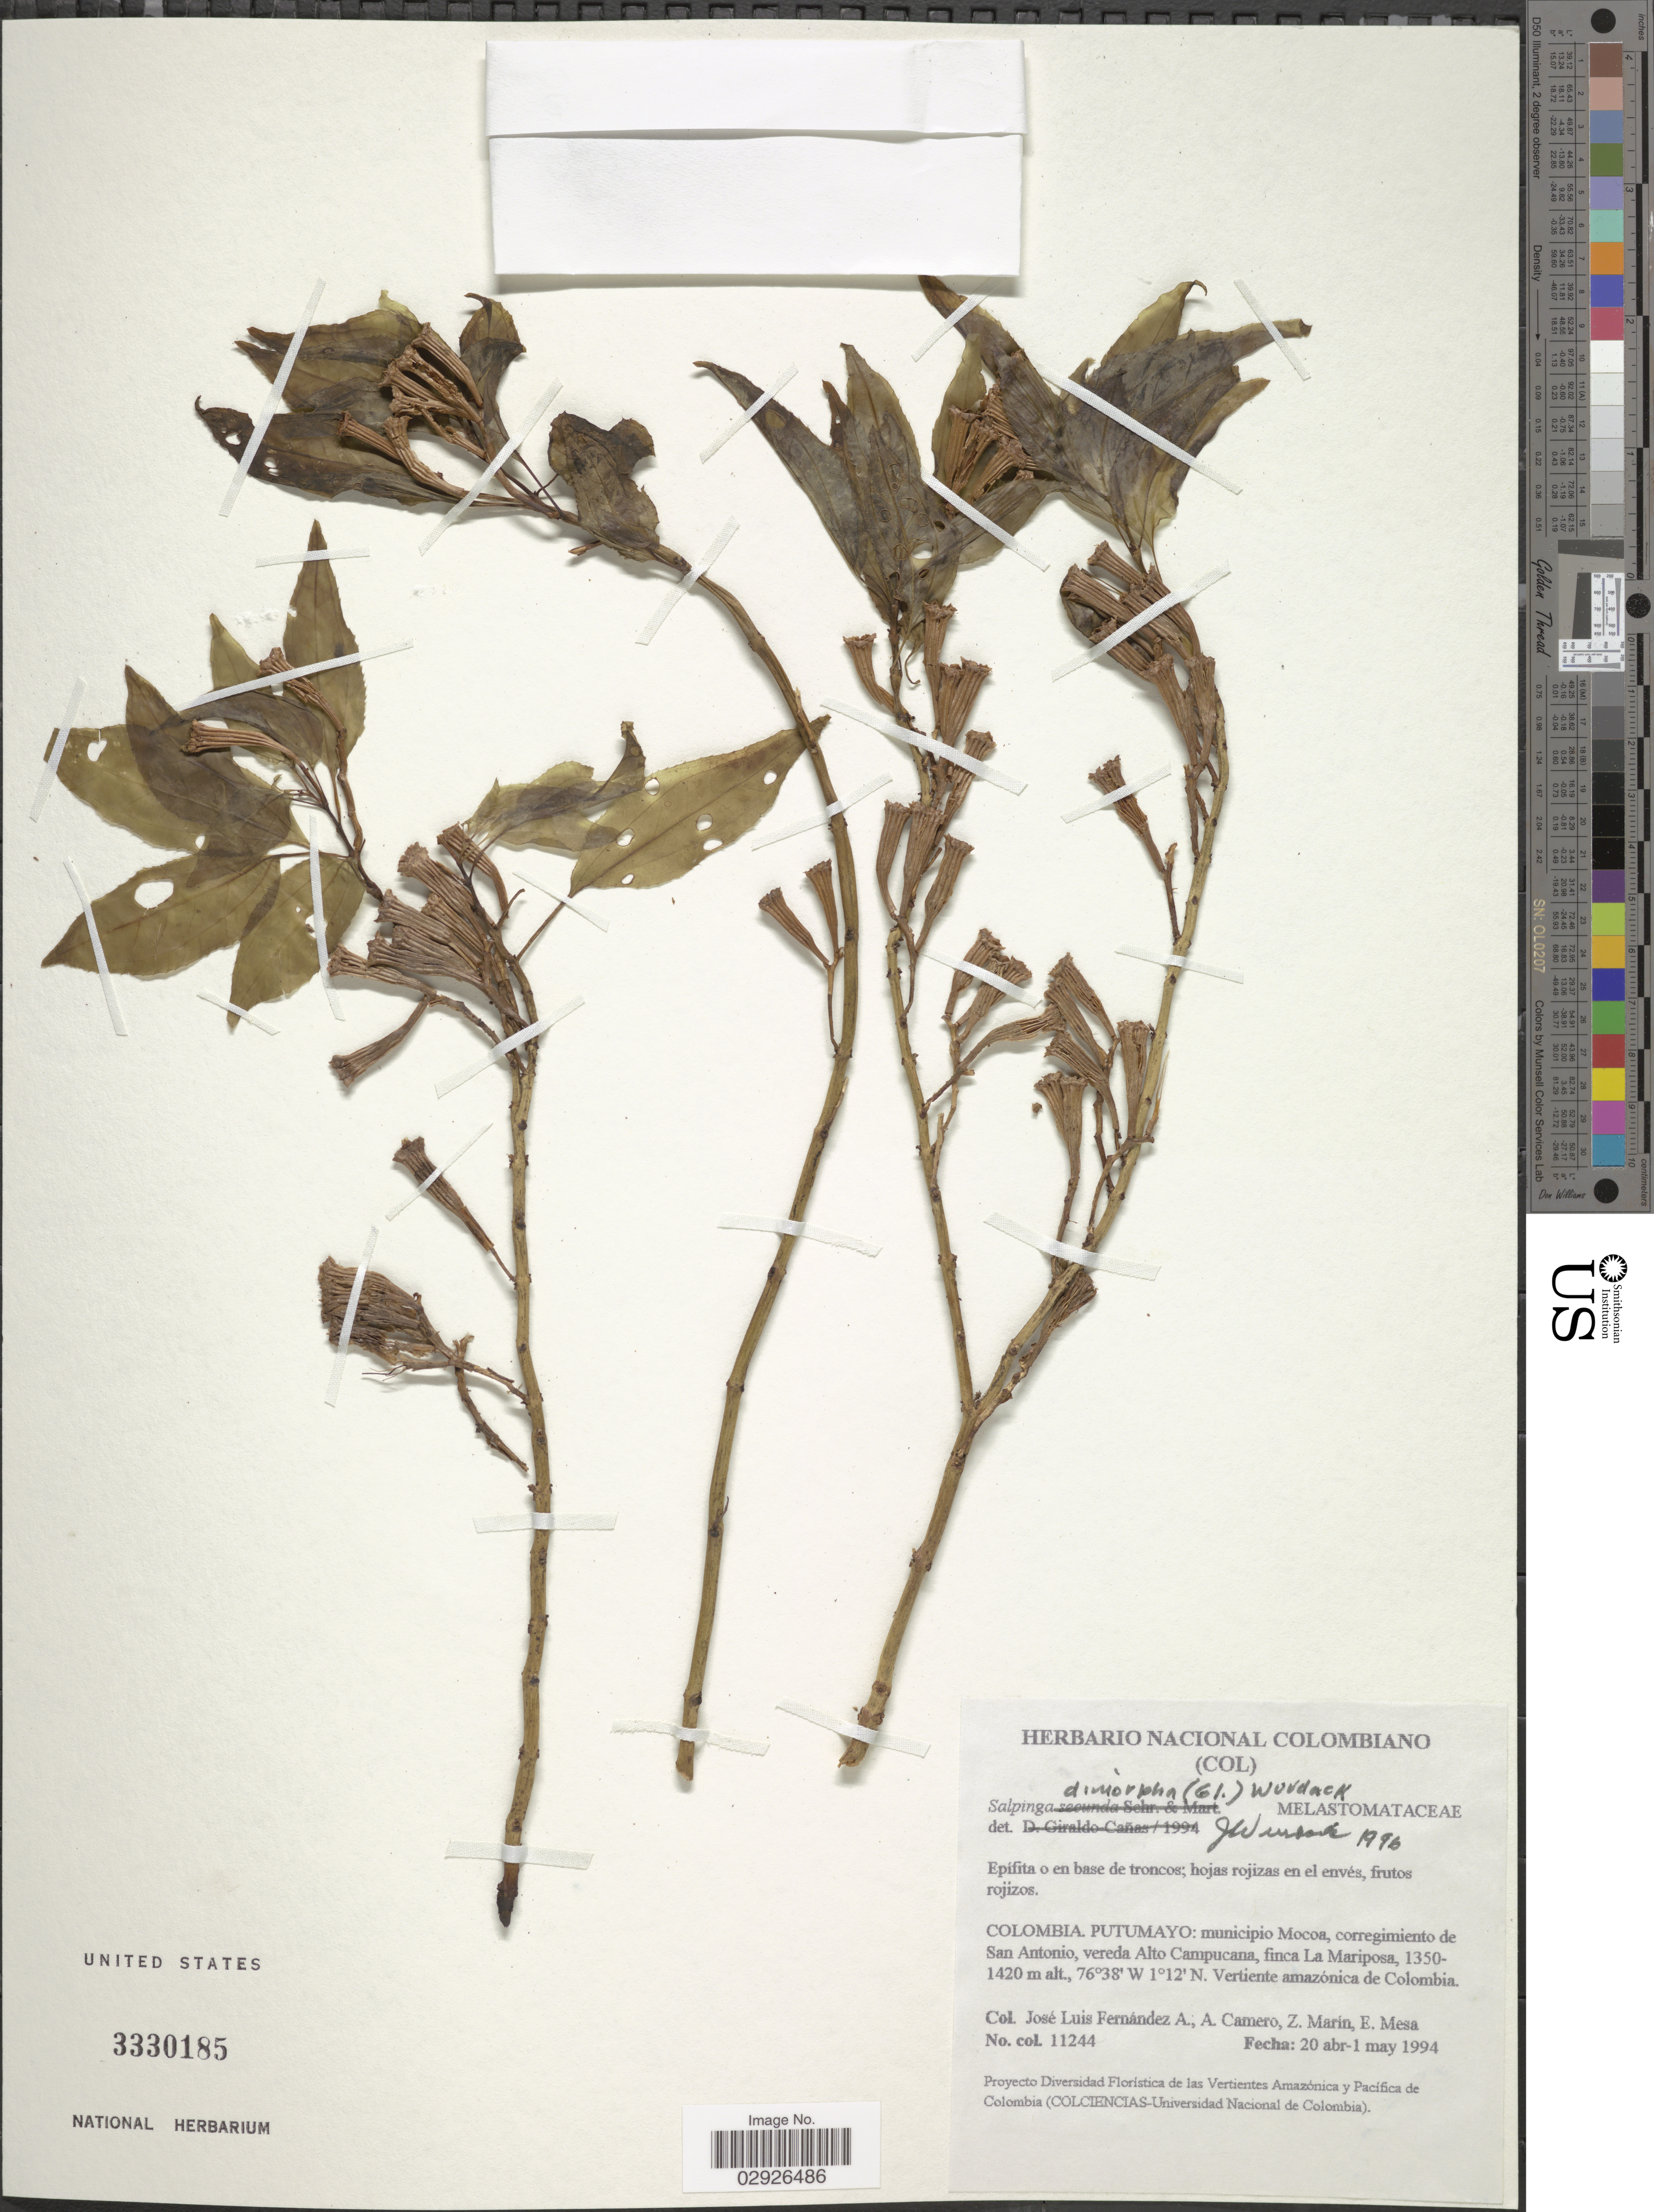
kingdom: Plantae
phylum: Tracheophyta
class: Magnoliopsida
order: Myrtales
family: Melastomataceae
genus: Salpinga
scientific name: Salpinga dimorpha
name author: (Gleason) Wurdack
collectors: J. Fernández, A. A. Camero, Z. Marin & E. Mesa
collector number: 11244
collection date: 1994-04-20/1994-05-01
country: Colombia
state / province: Putumayo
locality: Municipio Mocoa, corregimiento de San Antonio, vereda Alto Campucana, finca La Mariposa. Vertiente amazónica de Colombia.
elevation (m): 1350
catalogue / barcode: US 3330185